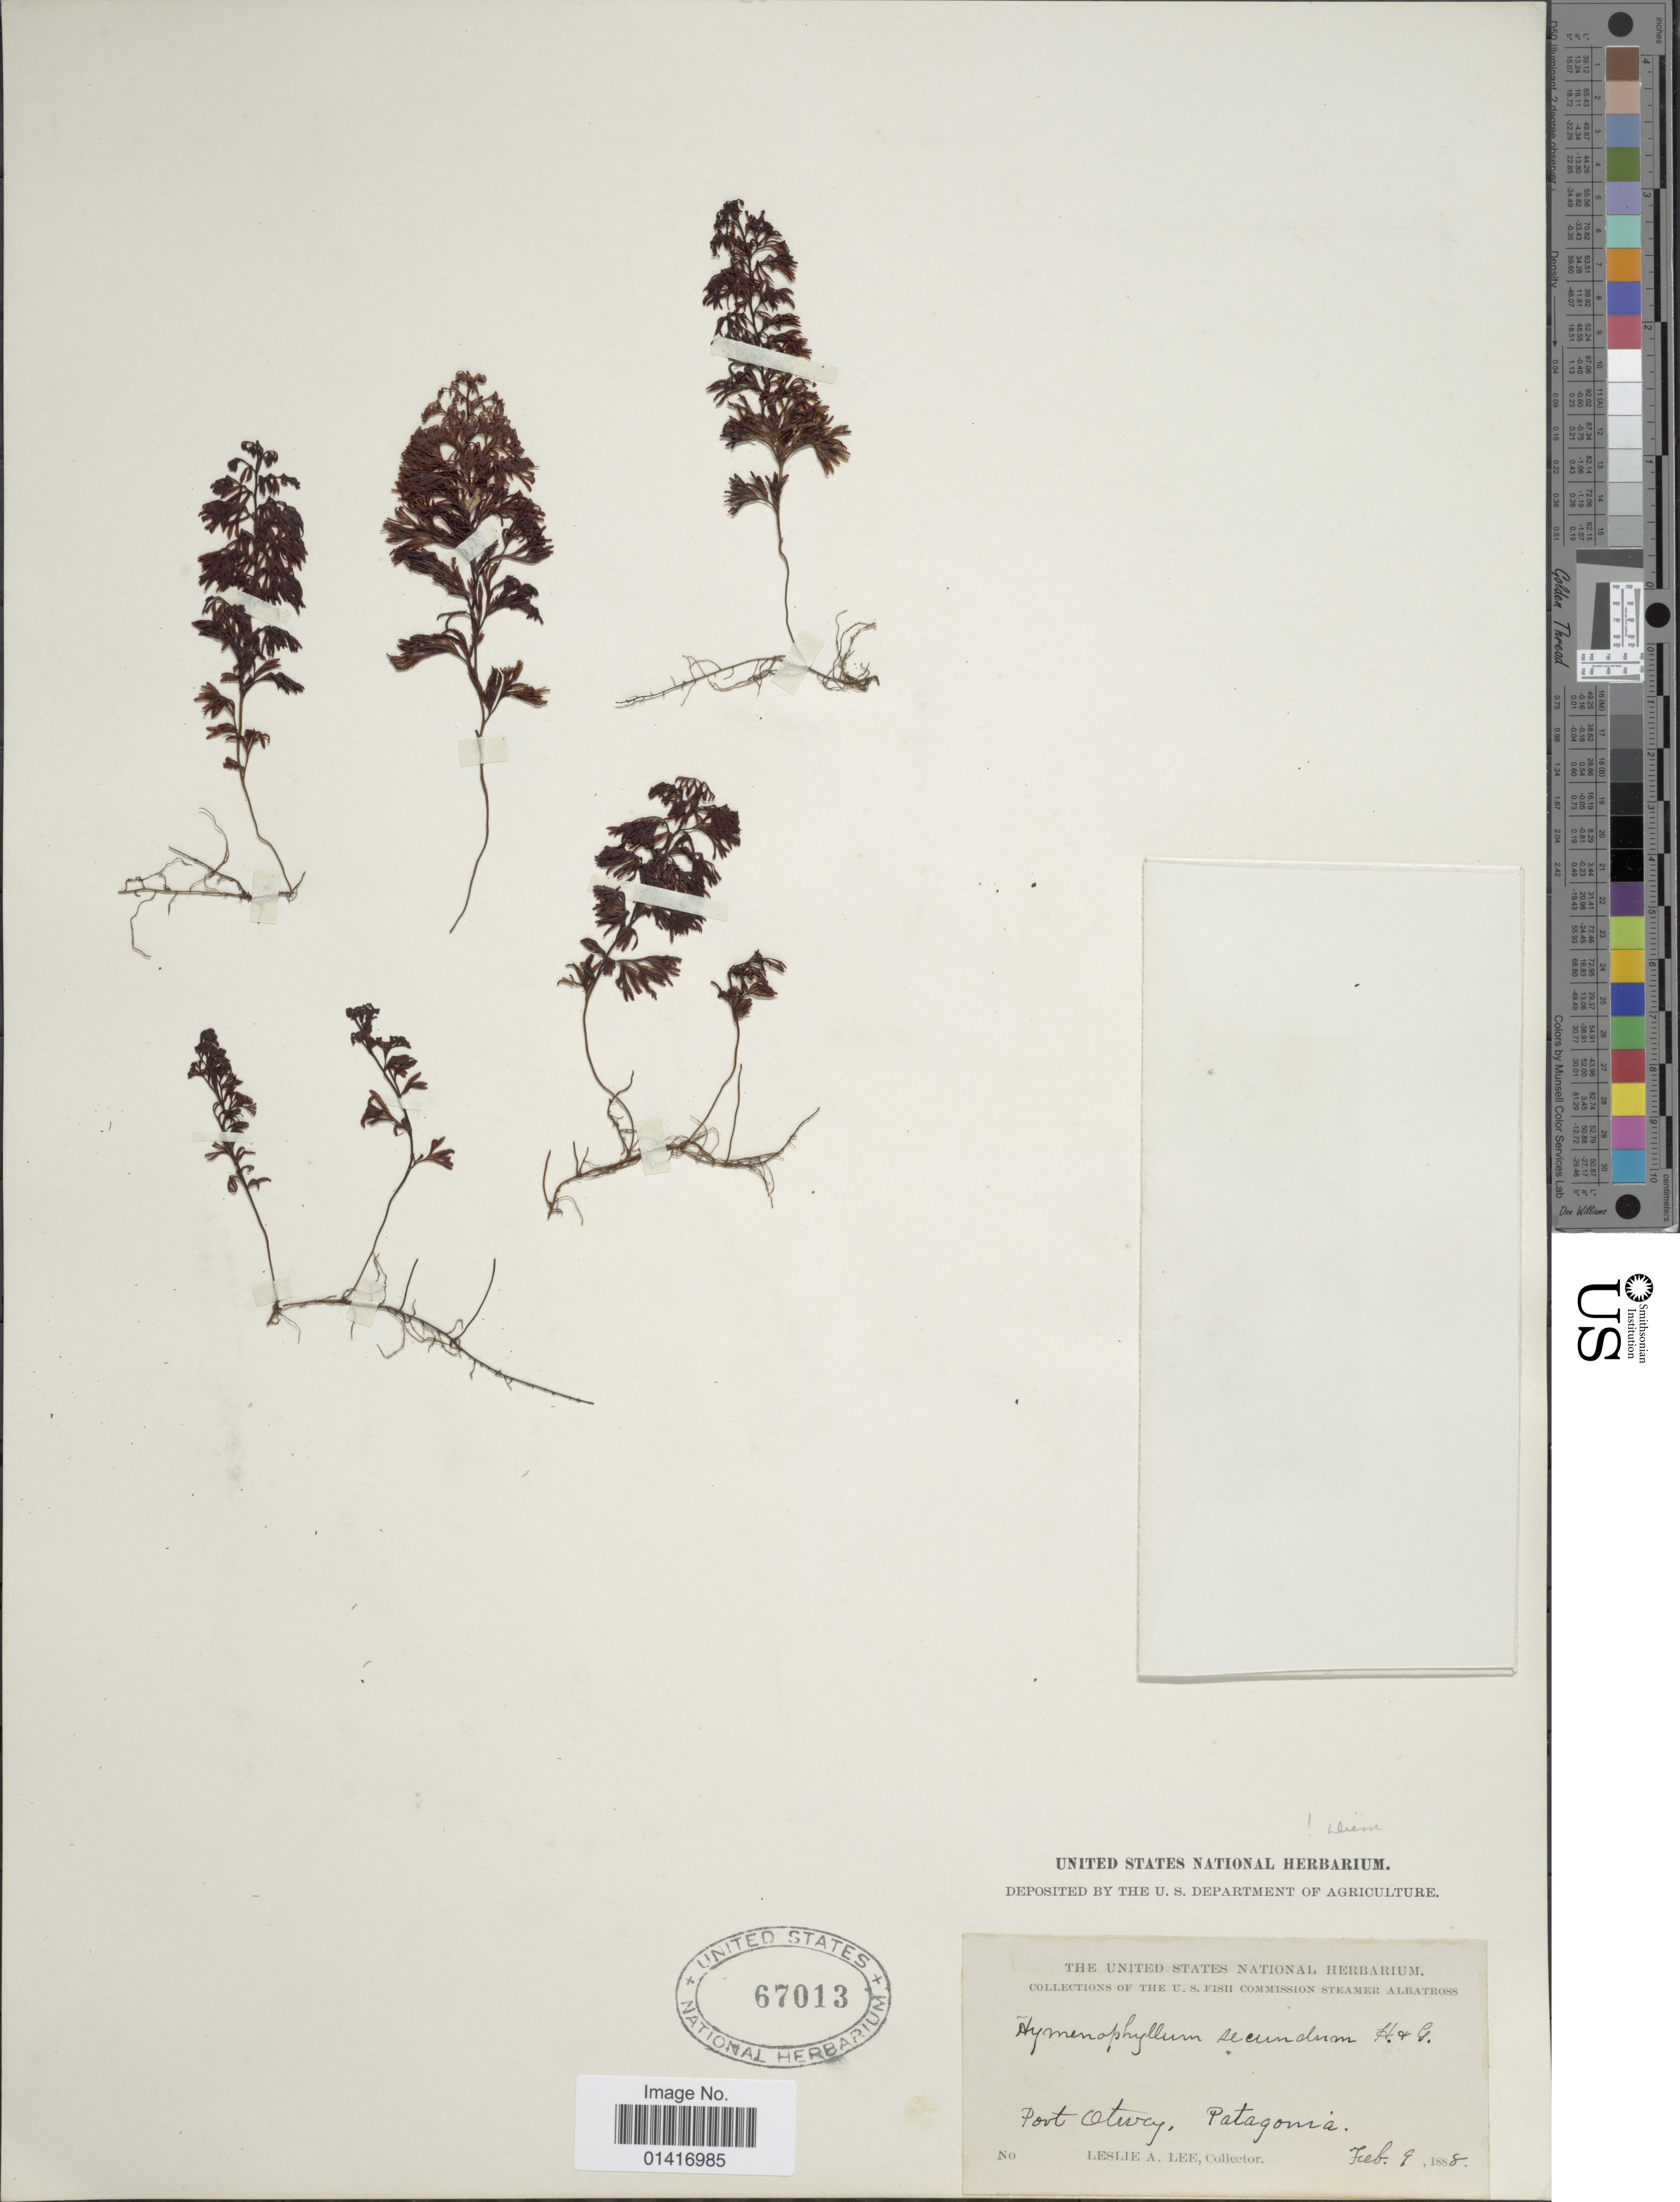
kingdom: Plantae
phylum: Tracheophyta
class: Polypodiopsida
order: Hymenophyllales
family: Hymenophyllaceae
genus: Hymenophyllum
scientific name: Hymenophyllum secundum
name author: Hook. & Grev.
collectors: L. Lee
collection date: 1888-02-09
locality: Port cetway, Patagonia [interpreted]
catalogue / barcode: US 67013